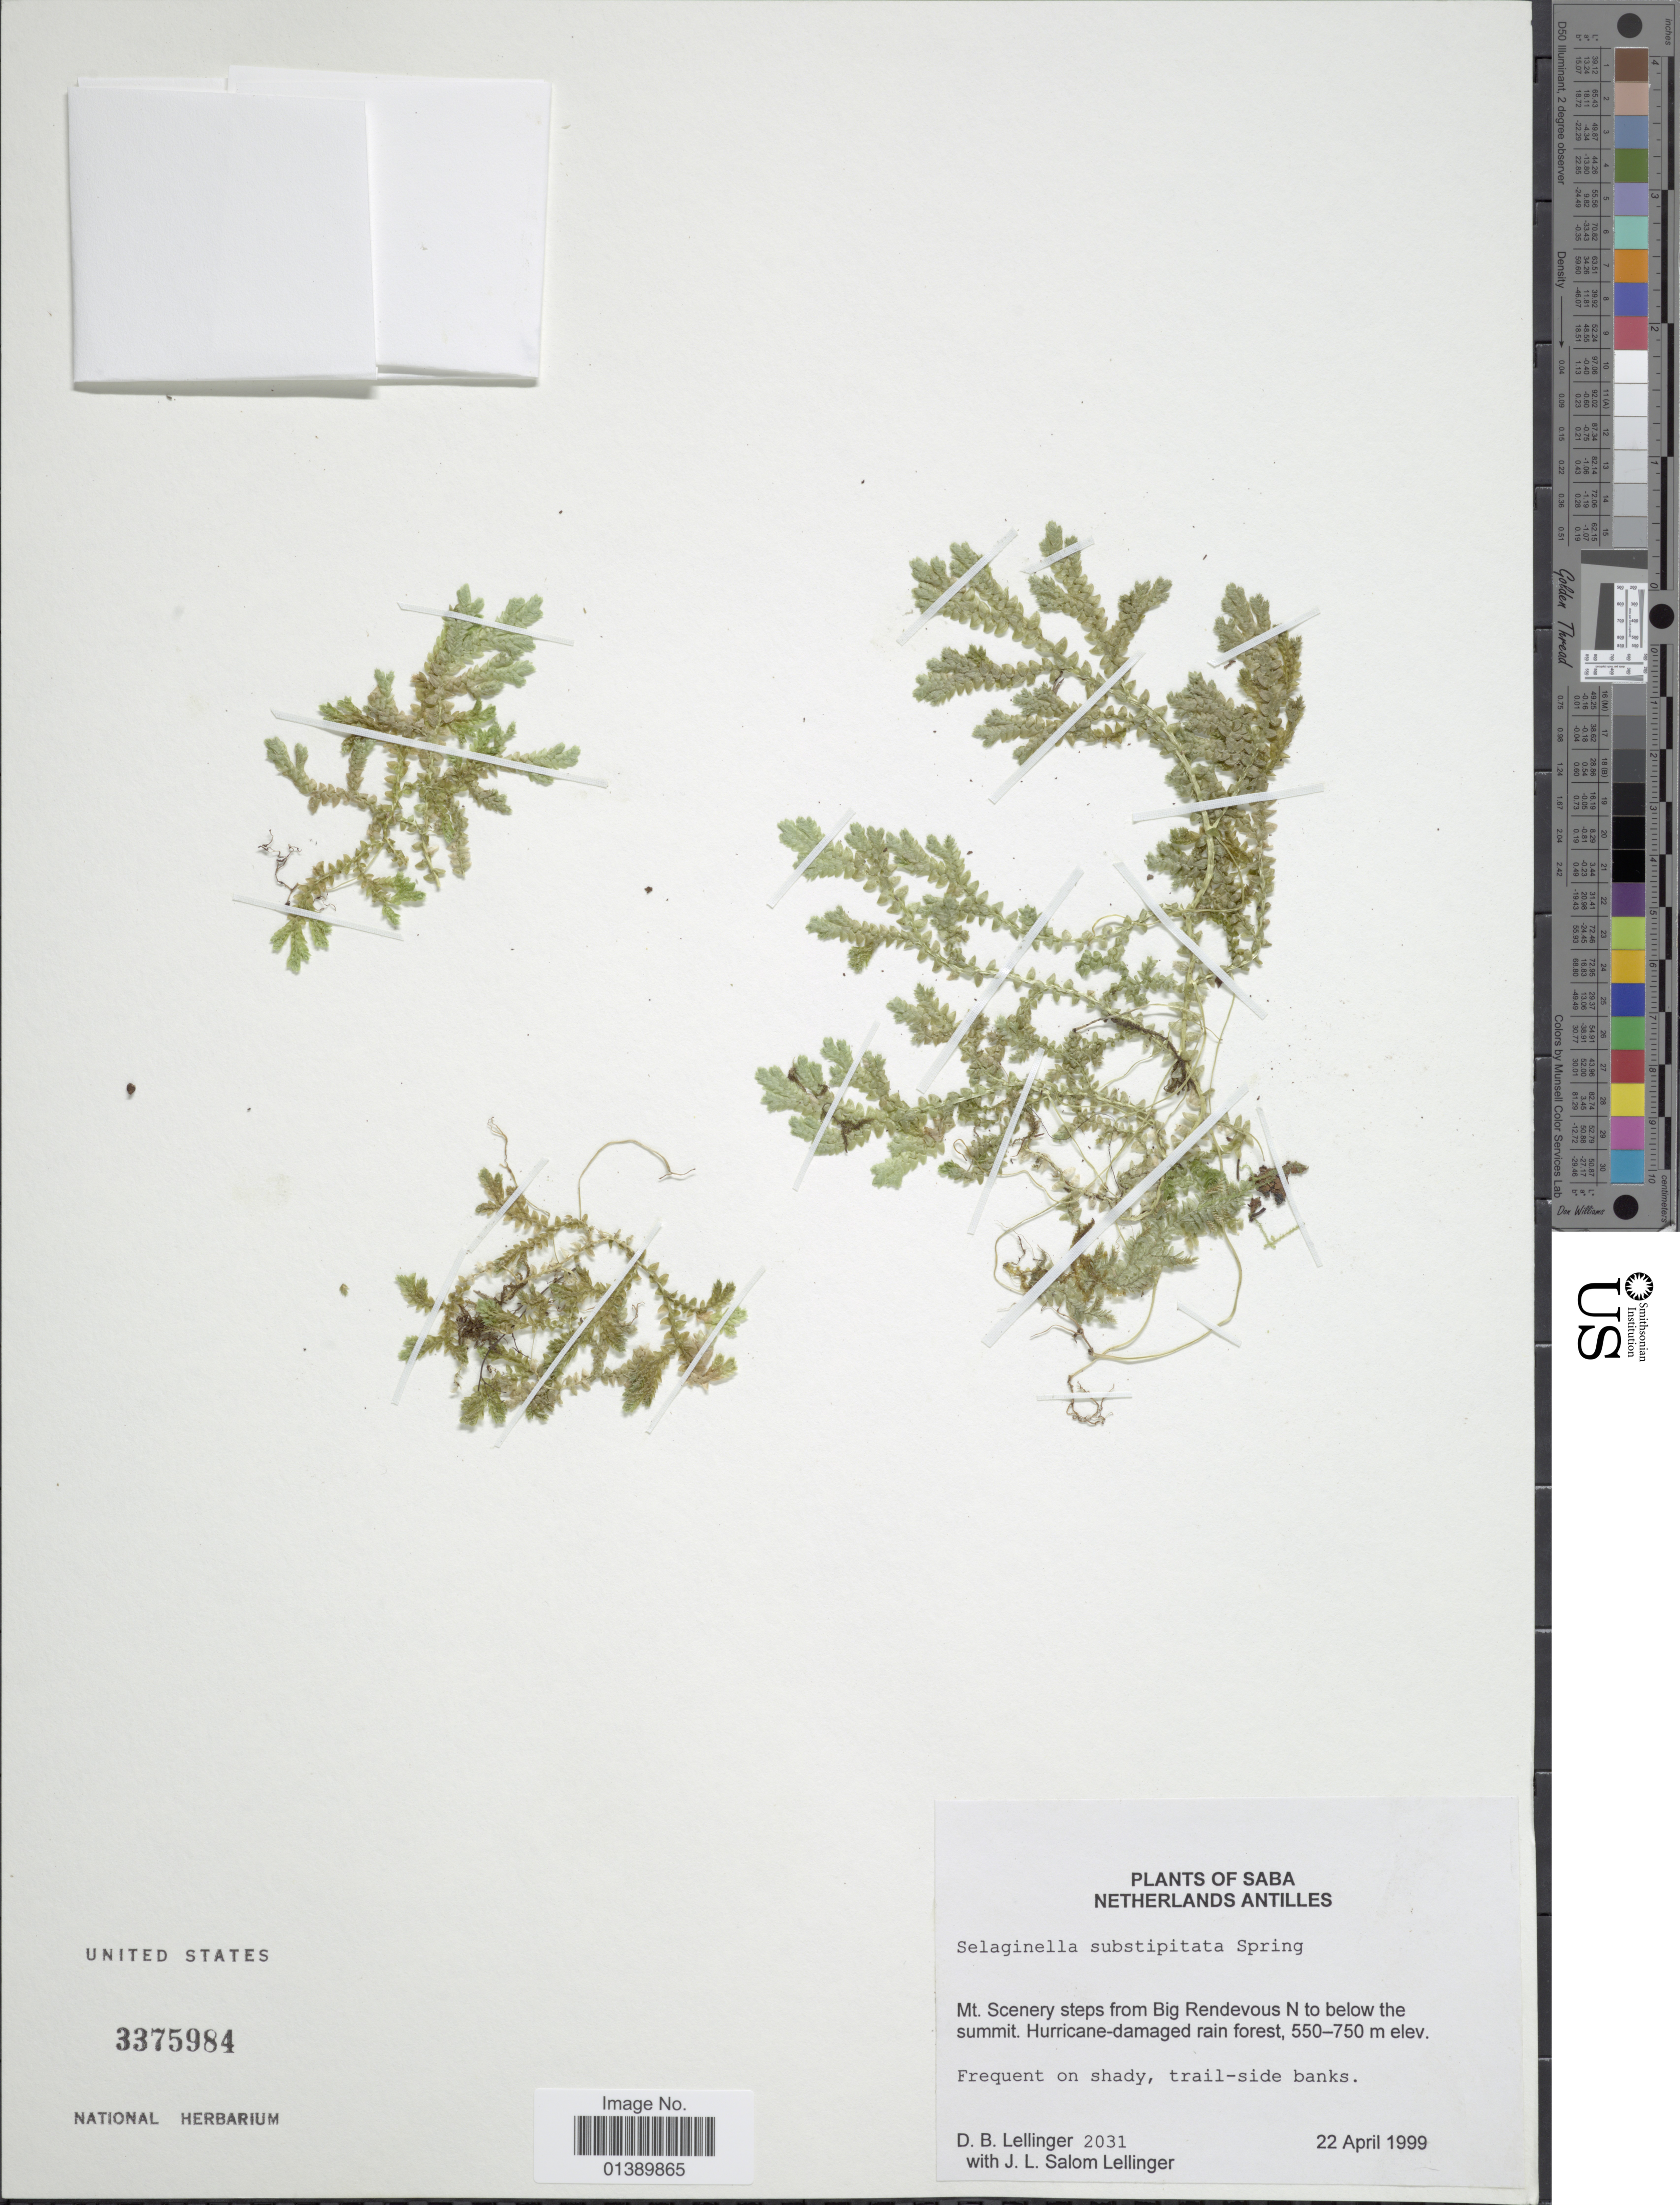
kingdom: Plantae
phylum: Tracheophyta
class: Lycopodiopsida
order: Selaginellales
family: Selaginellaceae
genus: Selaginella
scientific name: Selaginella substipitata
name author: Spring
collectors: D. B. Lellinger & J. Salom Lellinger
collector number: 2031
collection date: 1991-04-22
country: Netherlands Antilles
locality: Saba, Mt Scenery steps from Big Rendevous N to below the summit. Hurricane-damaged rain forest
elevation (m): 550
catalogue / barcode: US 3375984